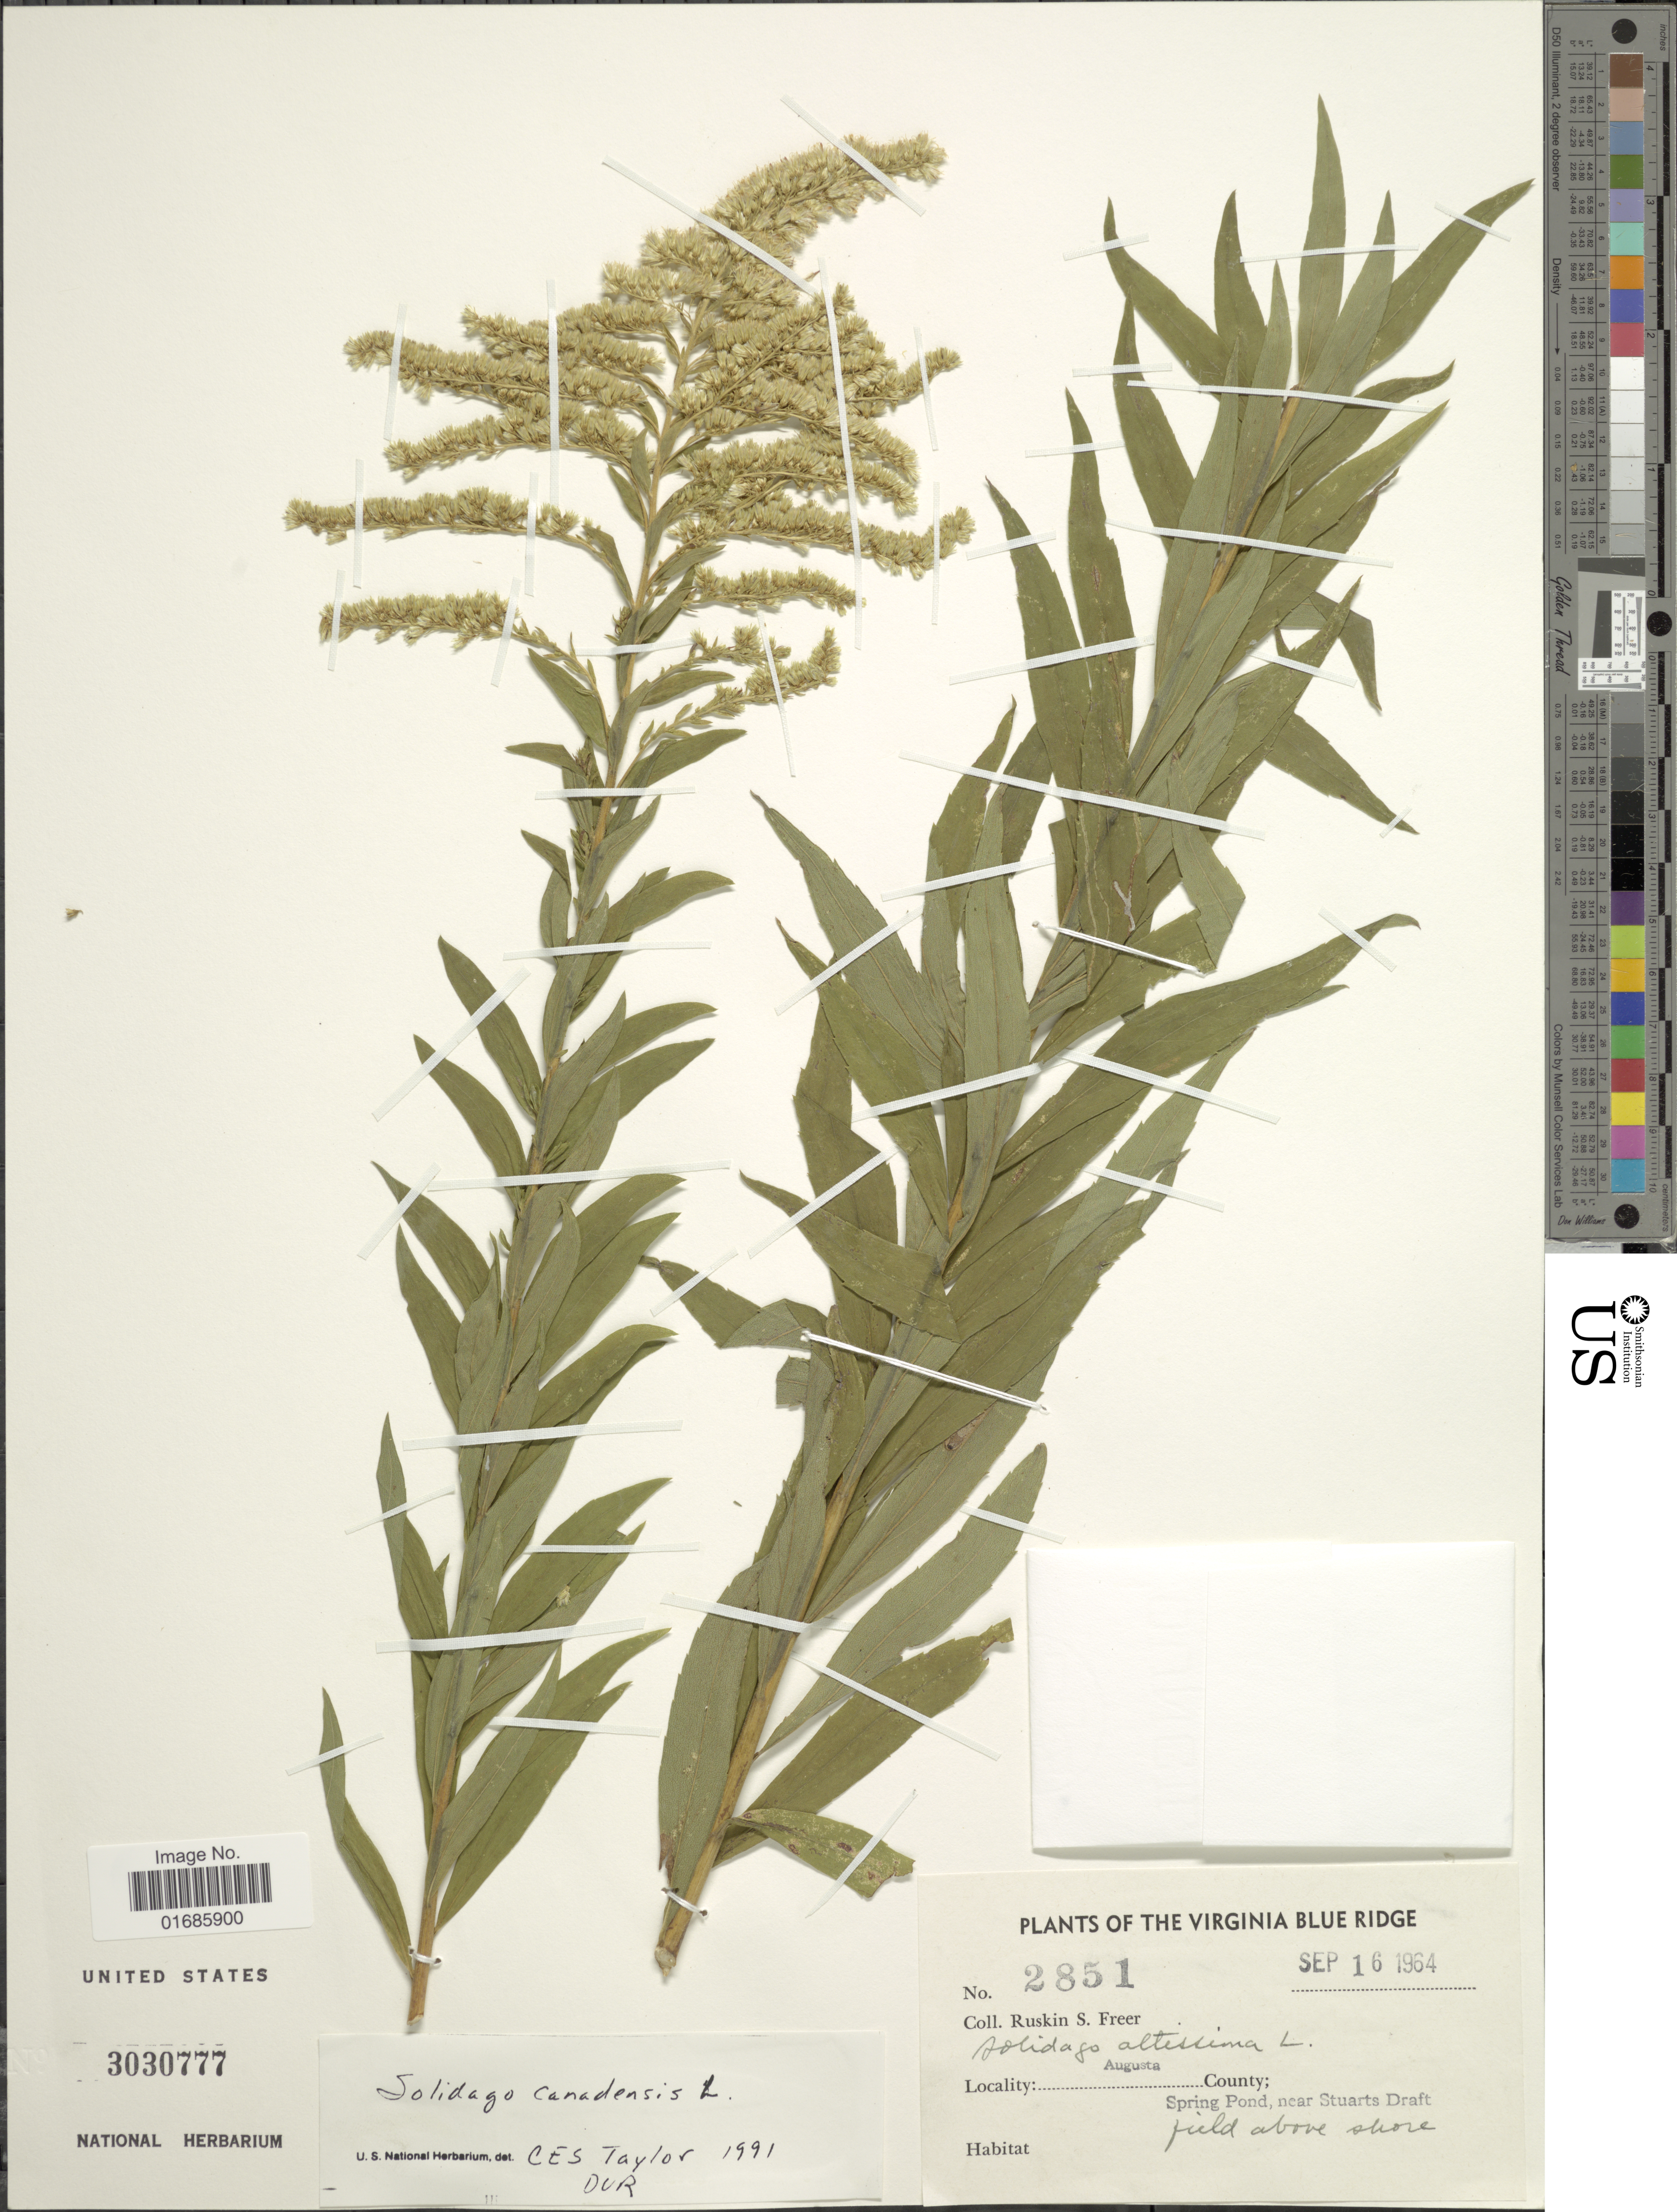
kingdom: Plantae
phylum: Tracheophyta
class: Magnoliopsida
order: Asterales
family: Asteraceae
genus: Solidago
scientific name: Solidago canadensis var. scabra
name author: (Muhl. ex Willd.) Torr. & A. Gray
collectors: R. Freer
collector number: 2851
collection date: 1964-09-16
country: United States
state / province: Virginia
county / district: Augusta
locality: Blue Ridge, Augusta County, Spring Pond, near Stuarts Draft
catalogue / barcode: US 3030777